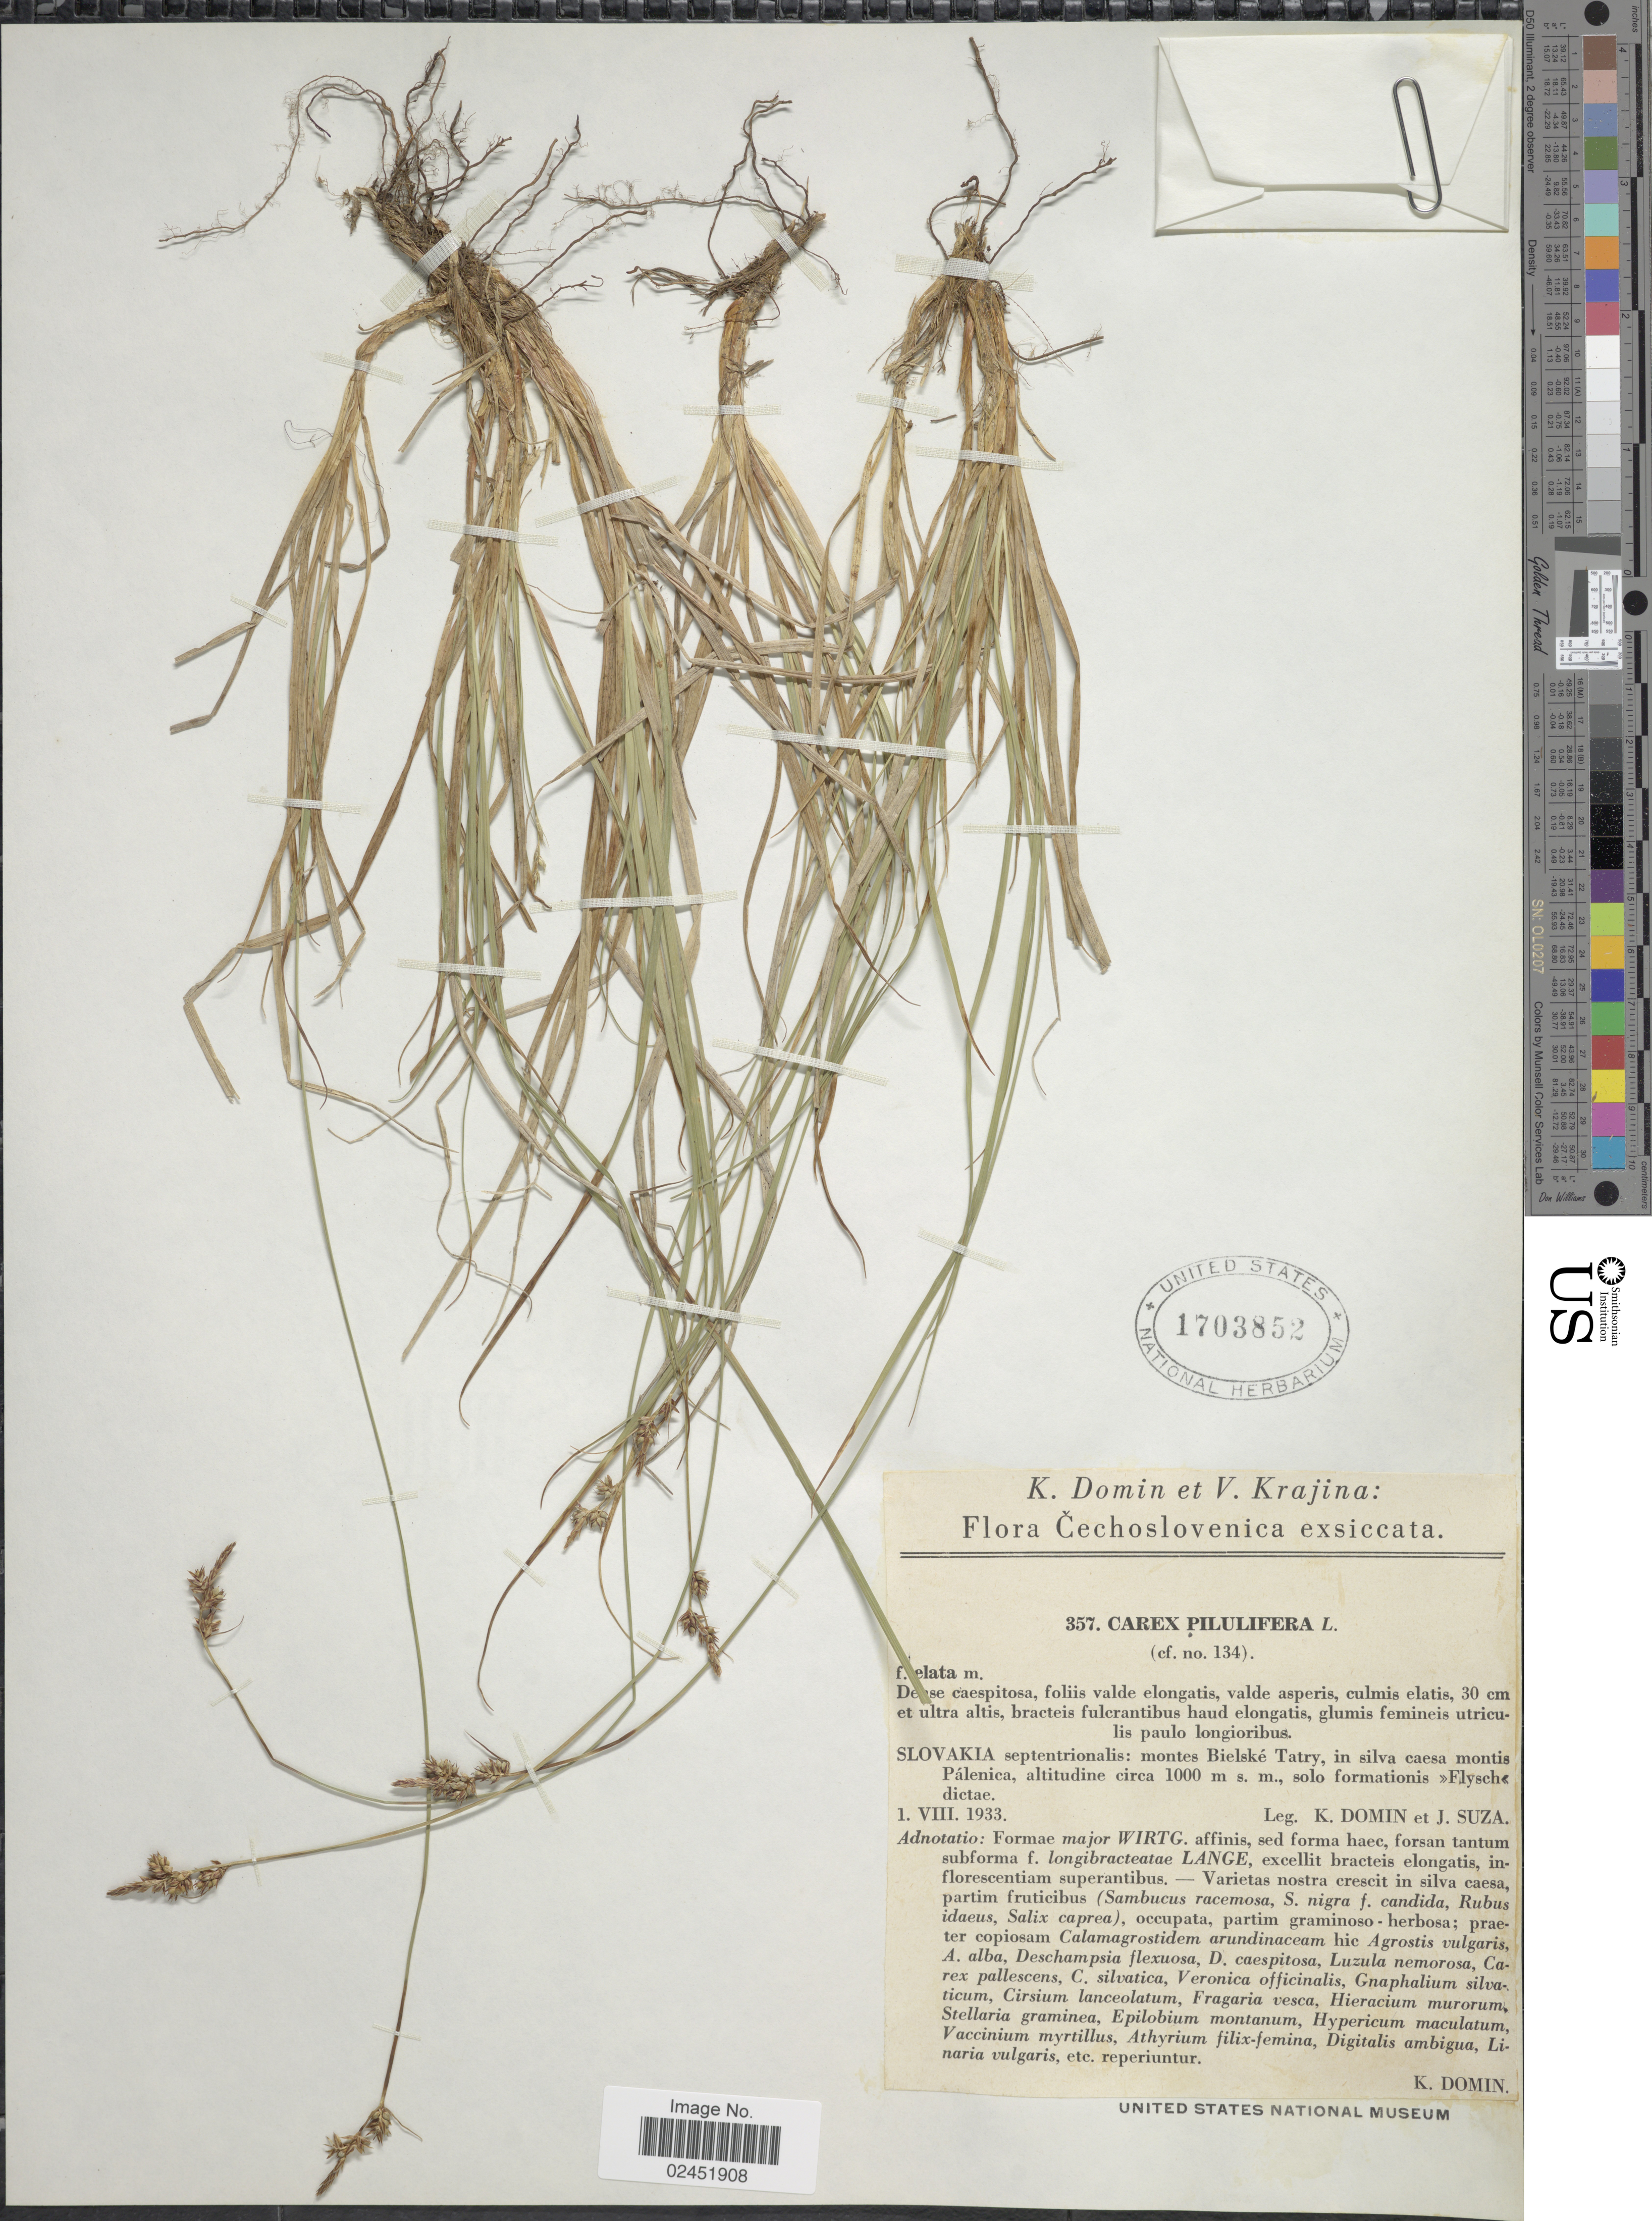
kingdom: Plantae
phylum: Tracheophyta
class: Liliopsida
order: Poales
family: Cyperaceae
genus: Carex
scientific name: Carex pilulifera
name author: L.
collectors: K. Domin & J. Suza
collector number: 357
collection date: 1933-08-01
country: Slovakia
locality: Slovakia septentrionalis: montes Bielské Tatry, in silva caesa montis Pálencia solo formationis Flysch dictae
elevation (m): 1000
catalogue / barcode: US 1703852